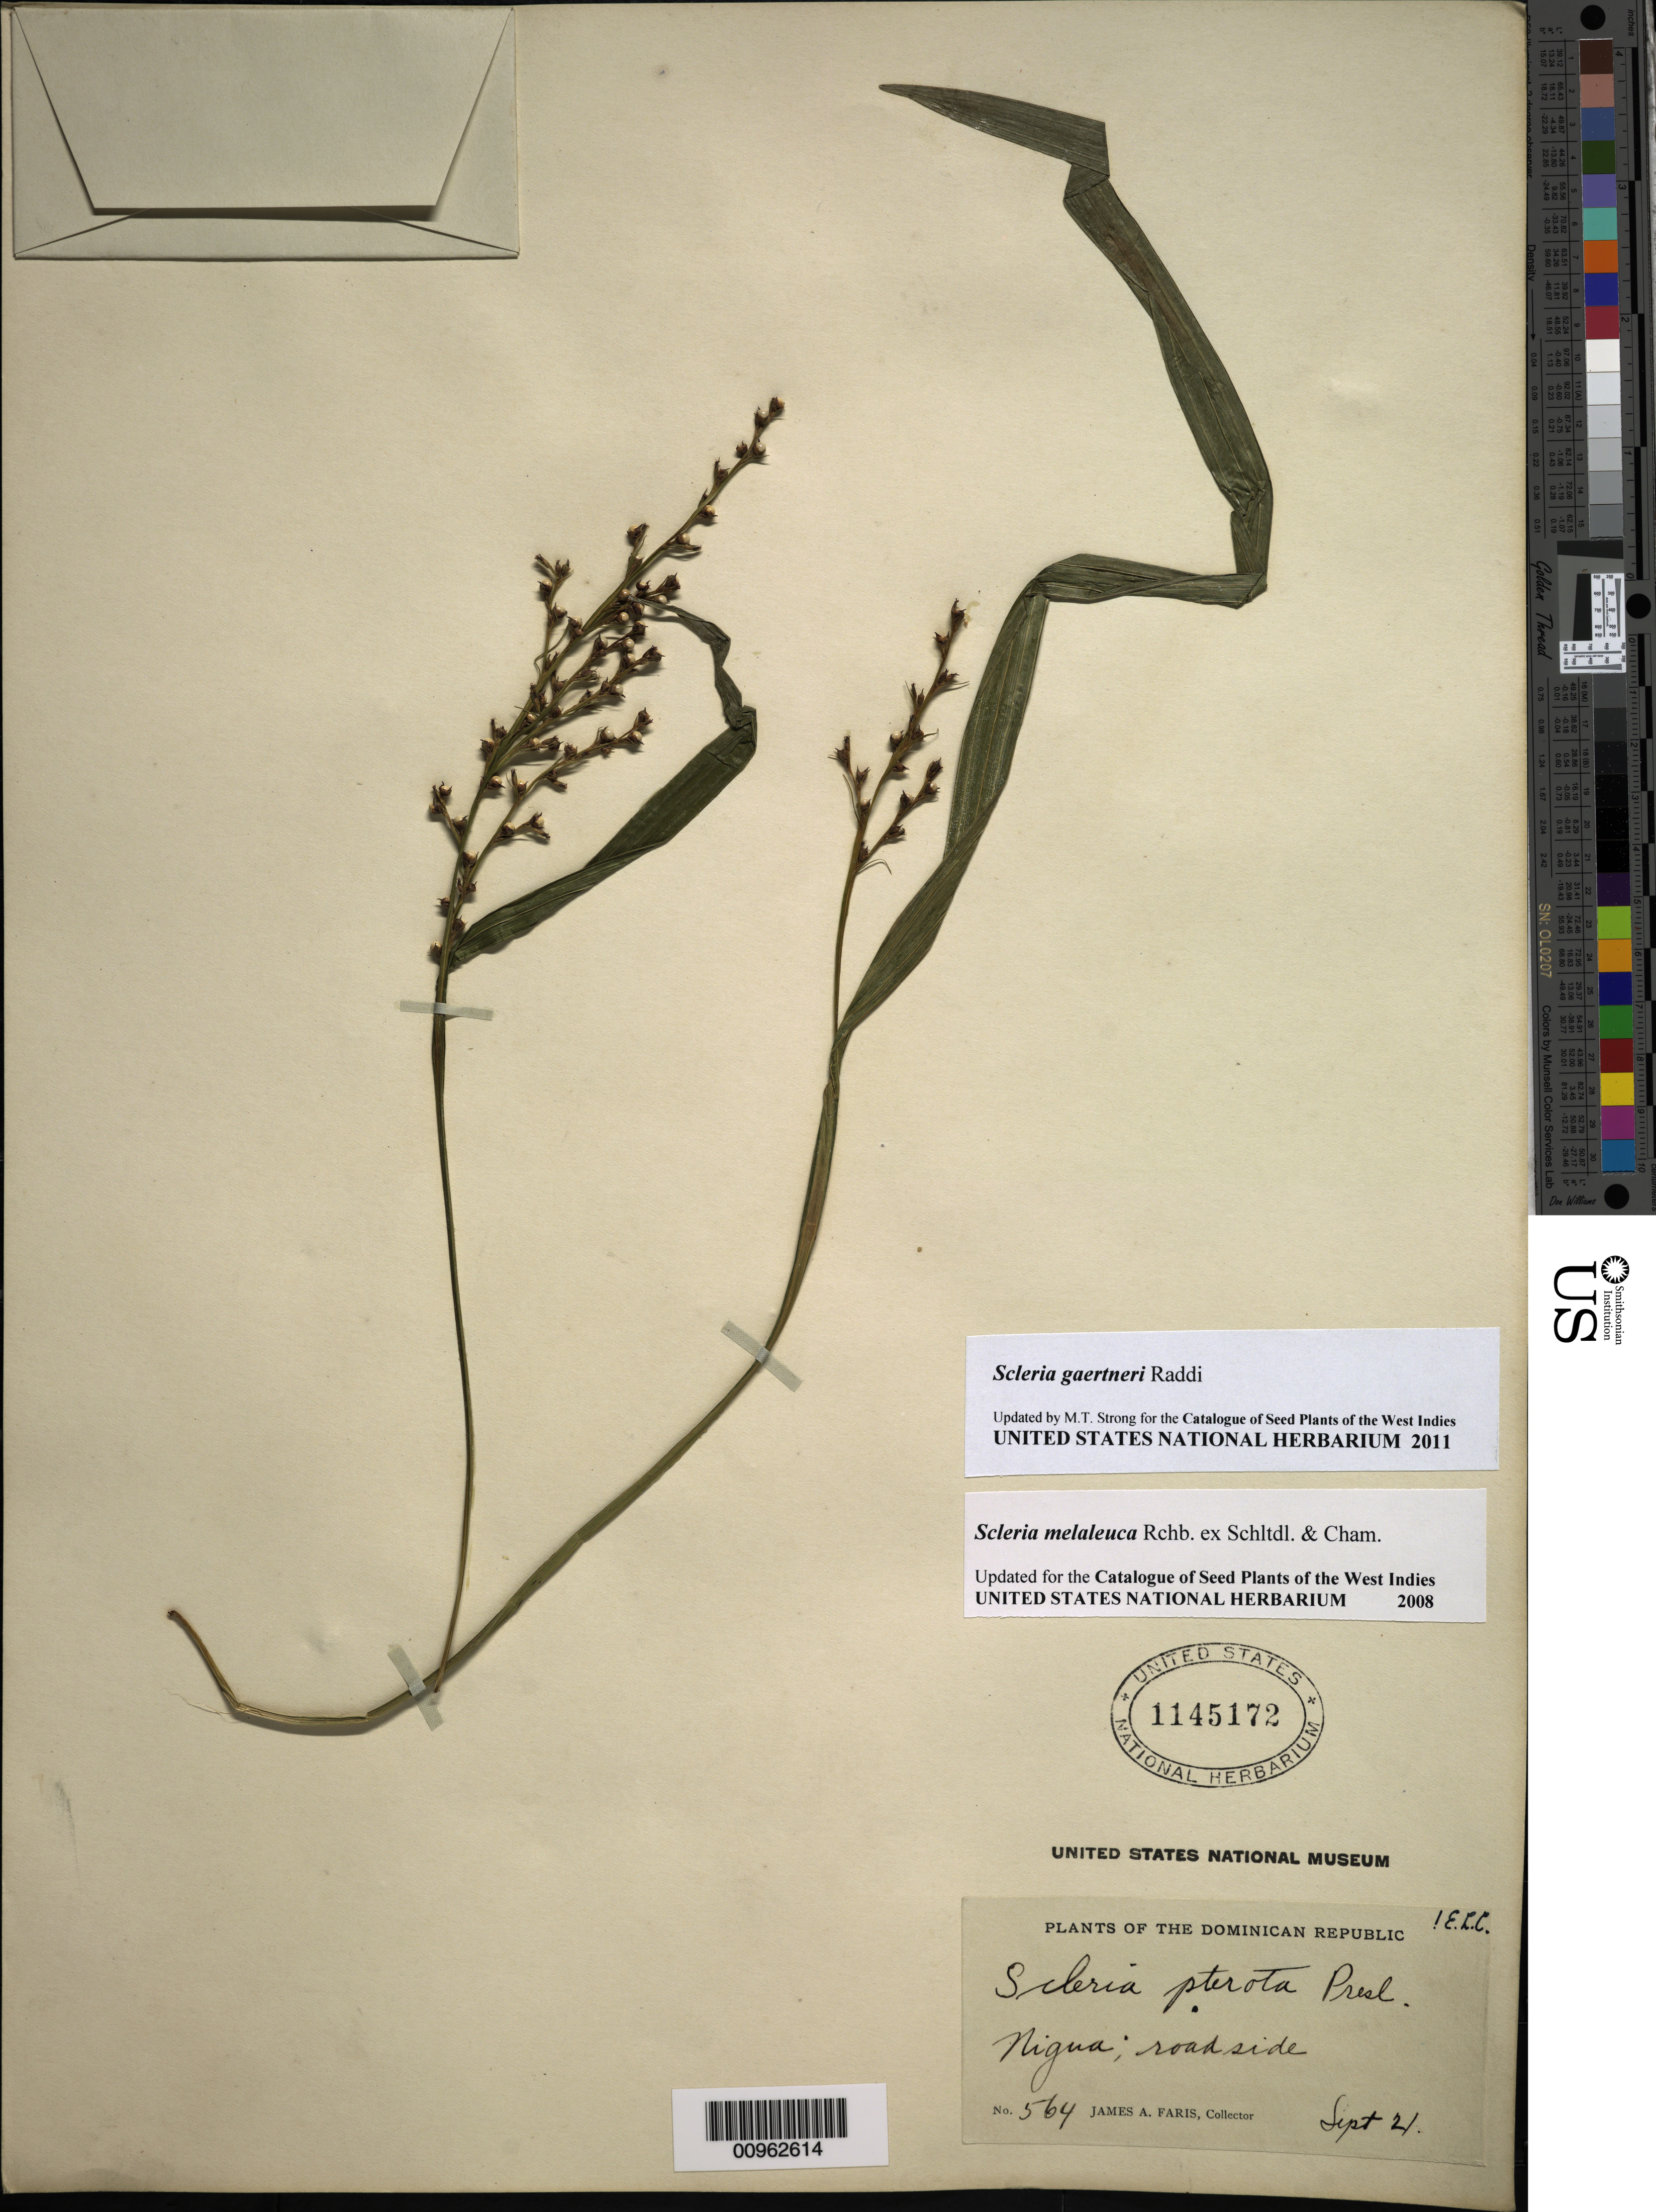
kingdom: Plantae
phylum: Tracheophyta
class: Liliopsida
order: Poales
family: Cyperaceae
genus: Scleria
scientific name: Scleria gaertneri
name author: Raddi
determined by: Strong, M. T., (US), Smithsonian Institution - National Museum of Natural History (UNITED STATES)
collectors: J. Faris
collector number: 564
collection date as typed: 21 Sep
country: Dominican Republic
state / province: San Cristóbal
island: Hispaniola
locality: Nigua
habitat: Roadside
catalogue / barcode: US 1145172